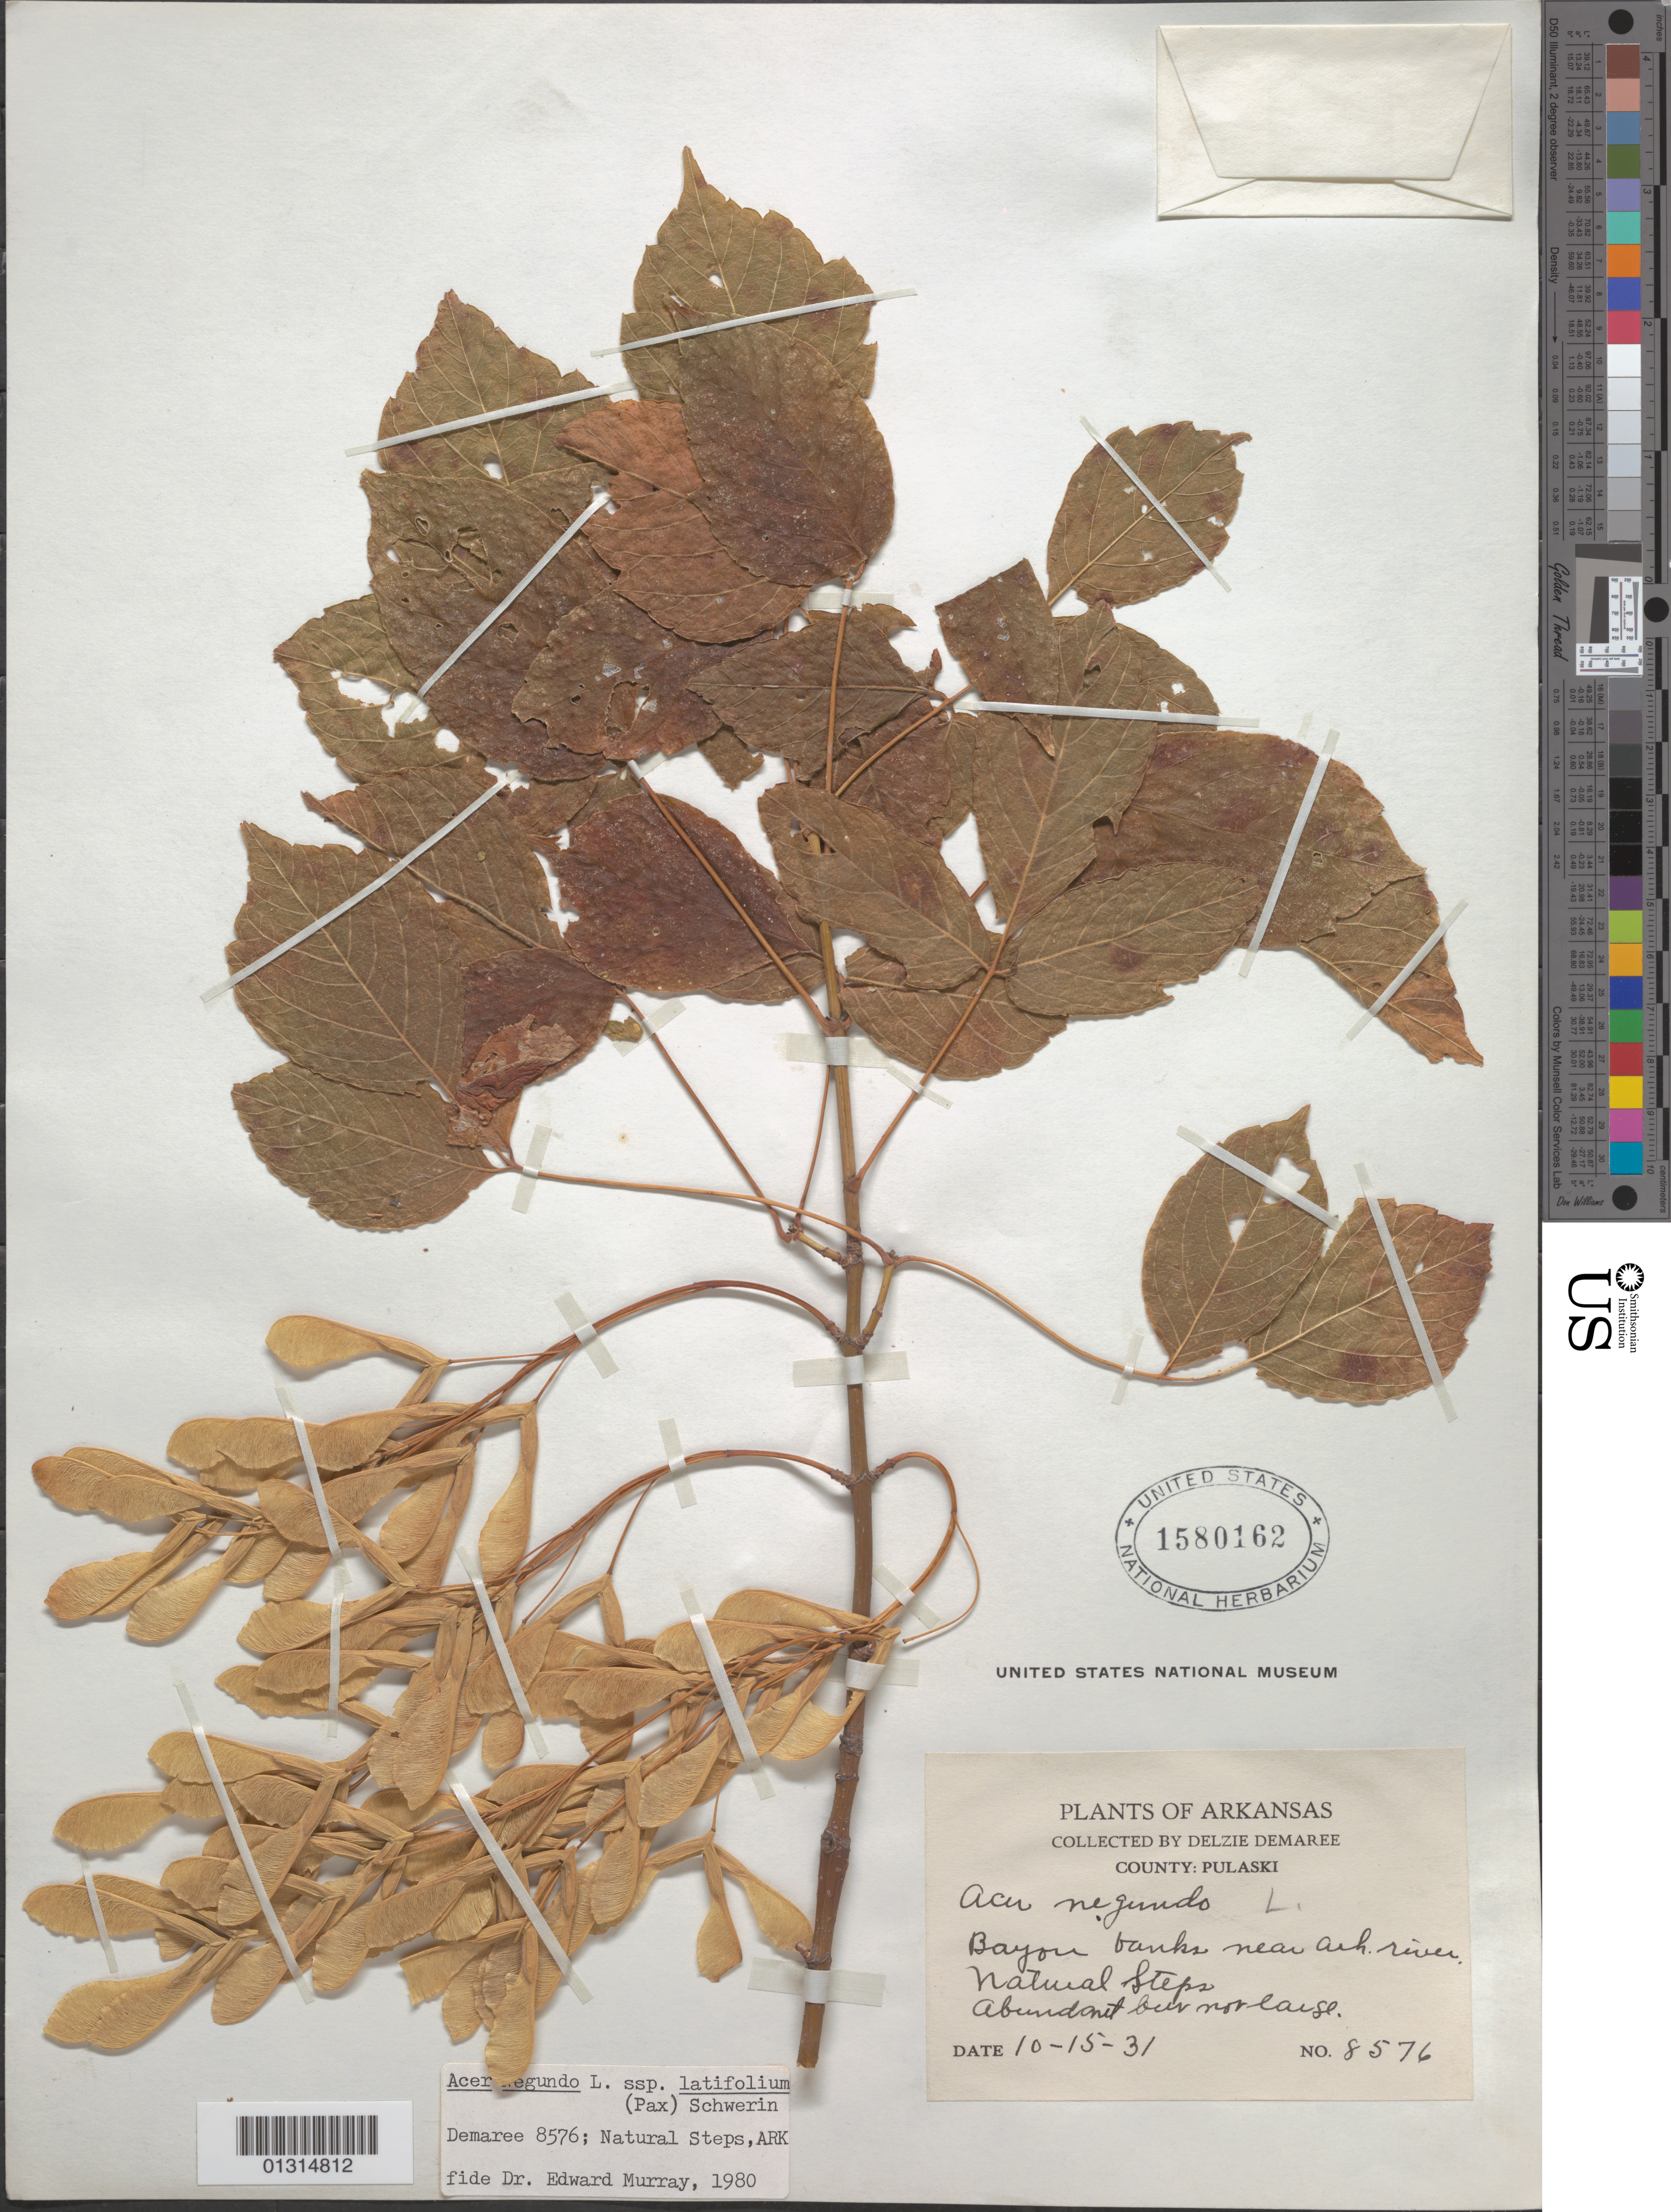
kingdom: Plantae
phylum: Tracheophyta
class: Magnoliopsida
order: Sapindales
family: Sapindaceae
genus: Acer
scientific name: Acer negundo subsp. latifolium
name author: (Pax) Schwer.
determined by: Murray, Edward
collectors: D. Demaree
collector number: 8576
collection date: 1931-10-15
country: United States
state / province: Arkansas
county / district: Pulaski County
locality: Pulaski County, Natural Steps, near Arkansas River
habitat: Bayou banks near river. Abundant but not large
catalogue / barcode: US 1580162